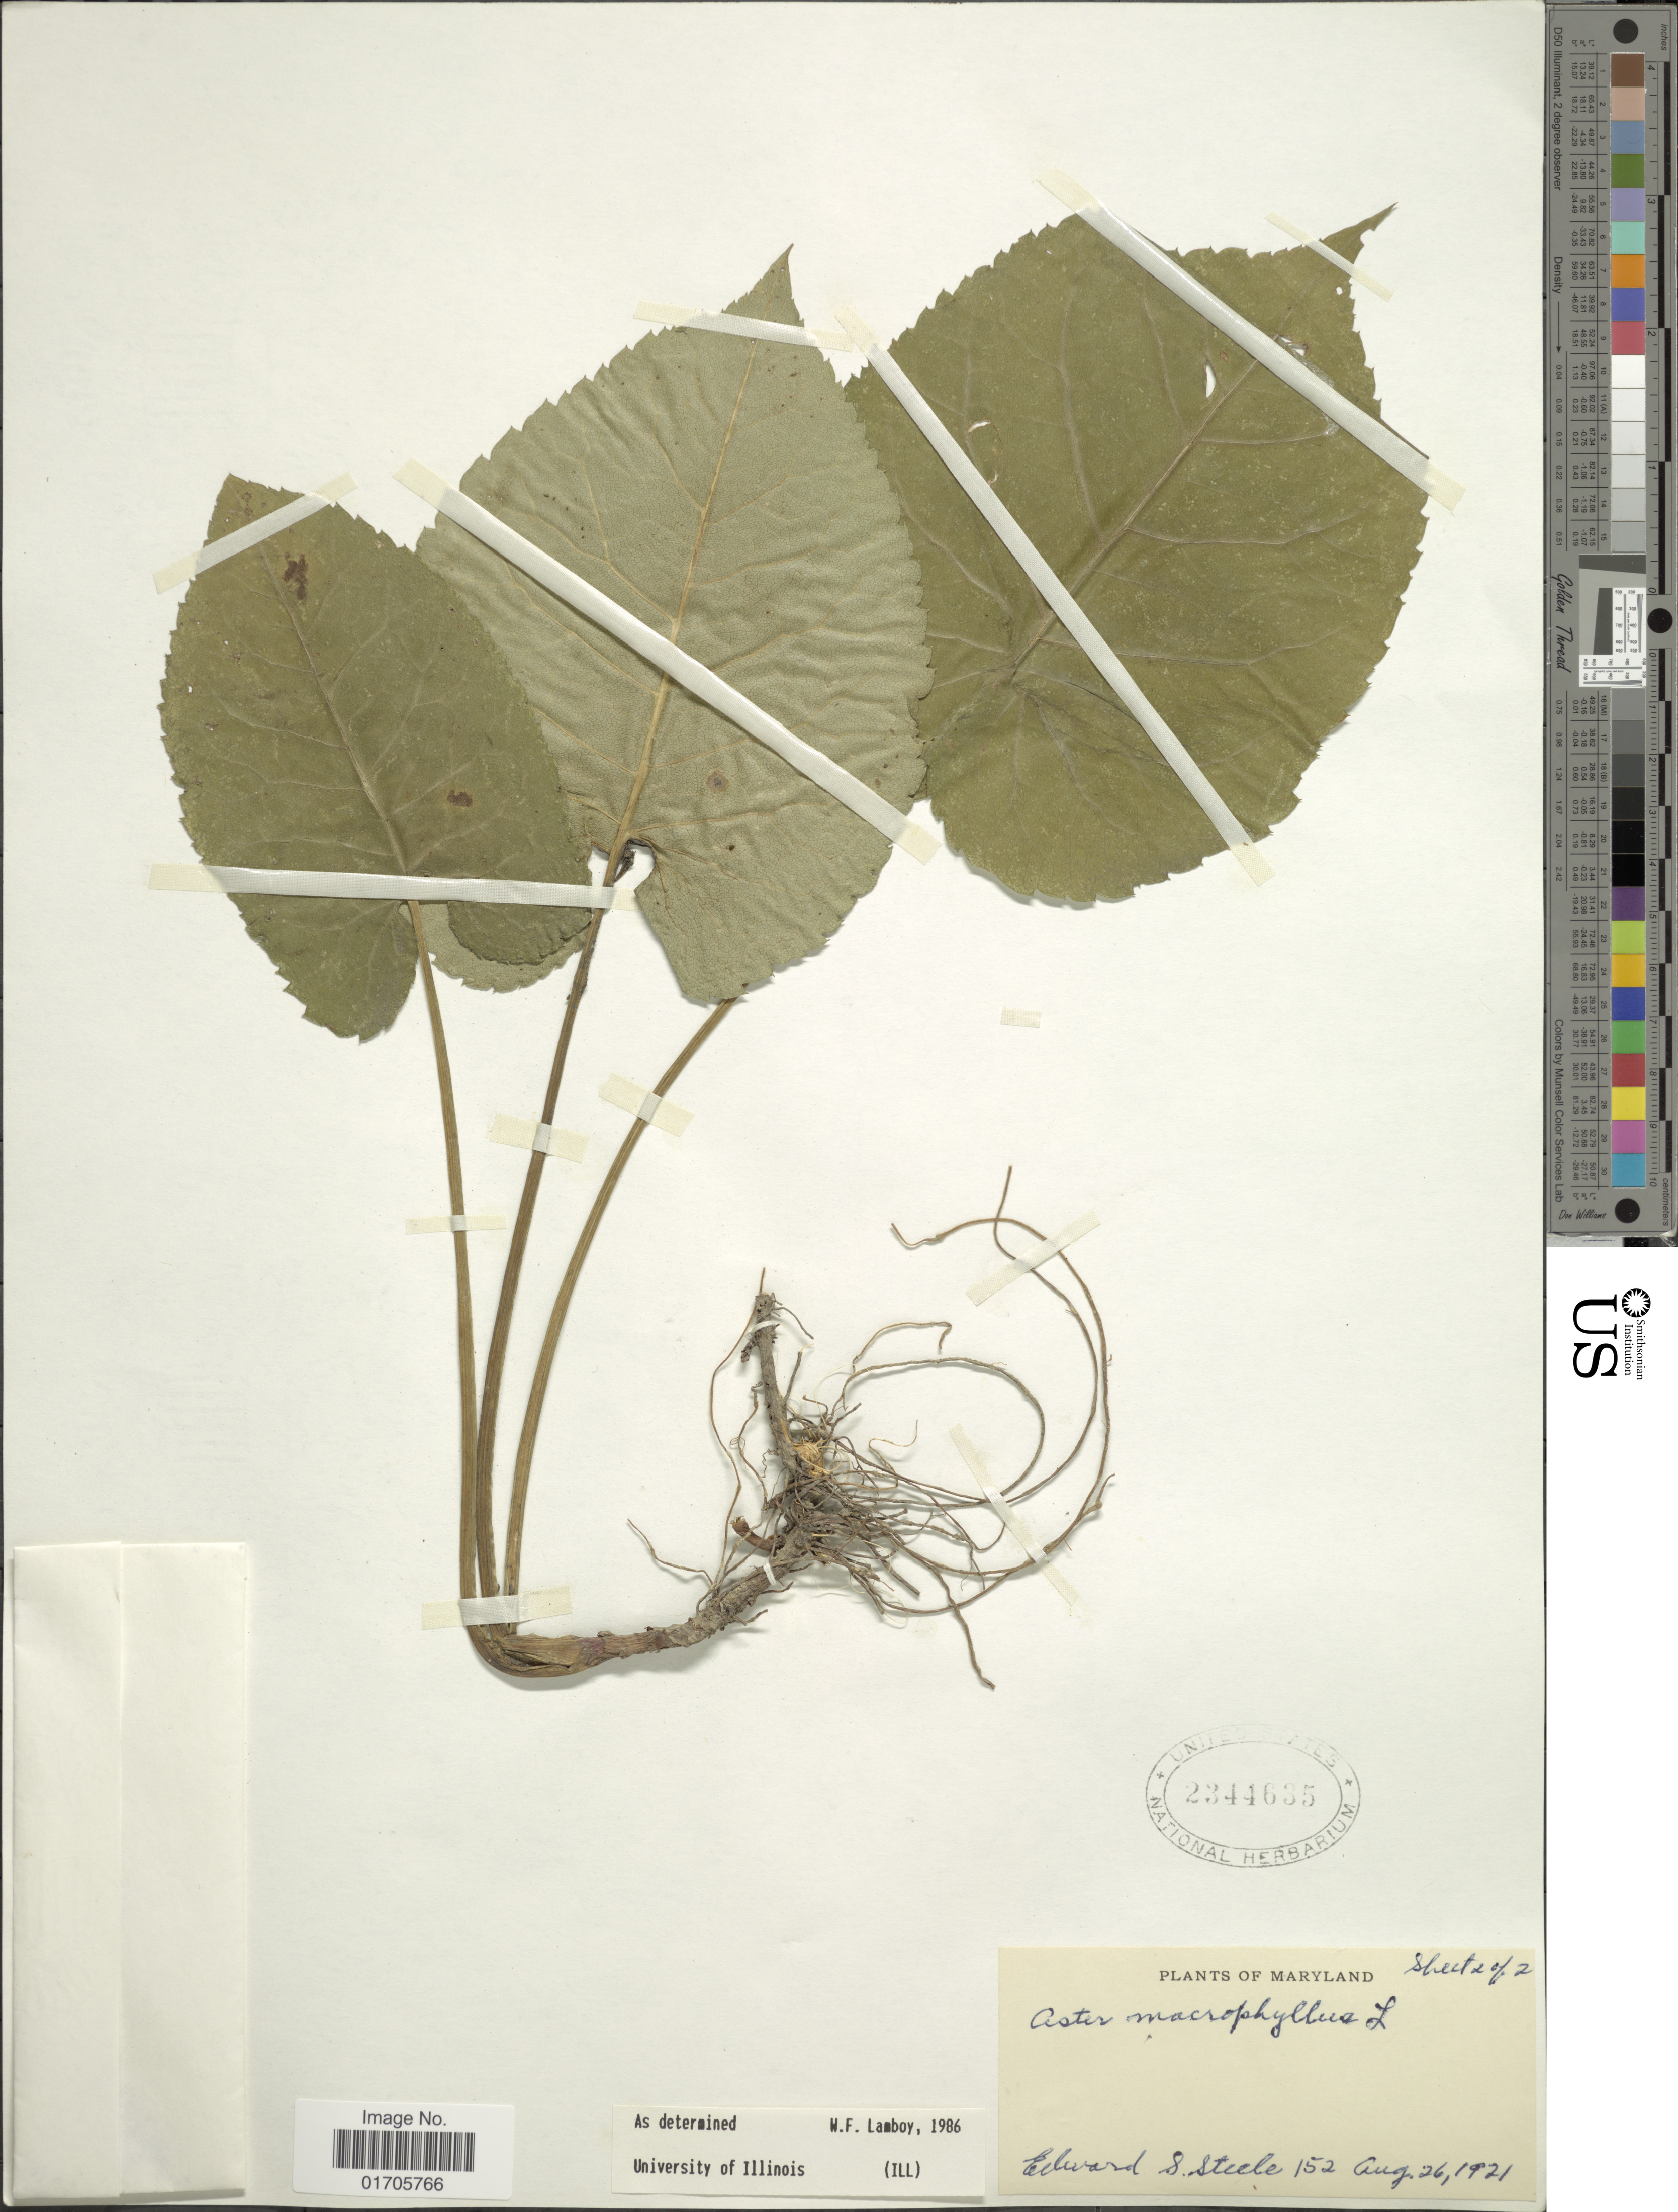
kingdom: Plantae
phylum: Tracheophyta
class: Magnoliopsida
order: Asterales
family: Asteraceae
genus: Eurybia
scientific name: Eurybia macrophylla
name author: (L.) Cass.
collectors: E. Steele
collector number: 152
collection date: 1921-08-26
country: United States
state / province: Maryland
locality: Maryland.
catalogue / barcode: US 2344635